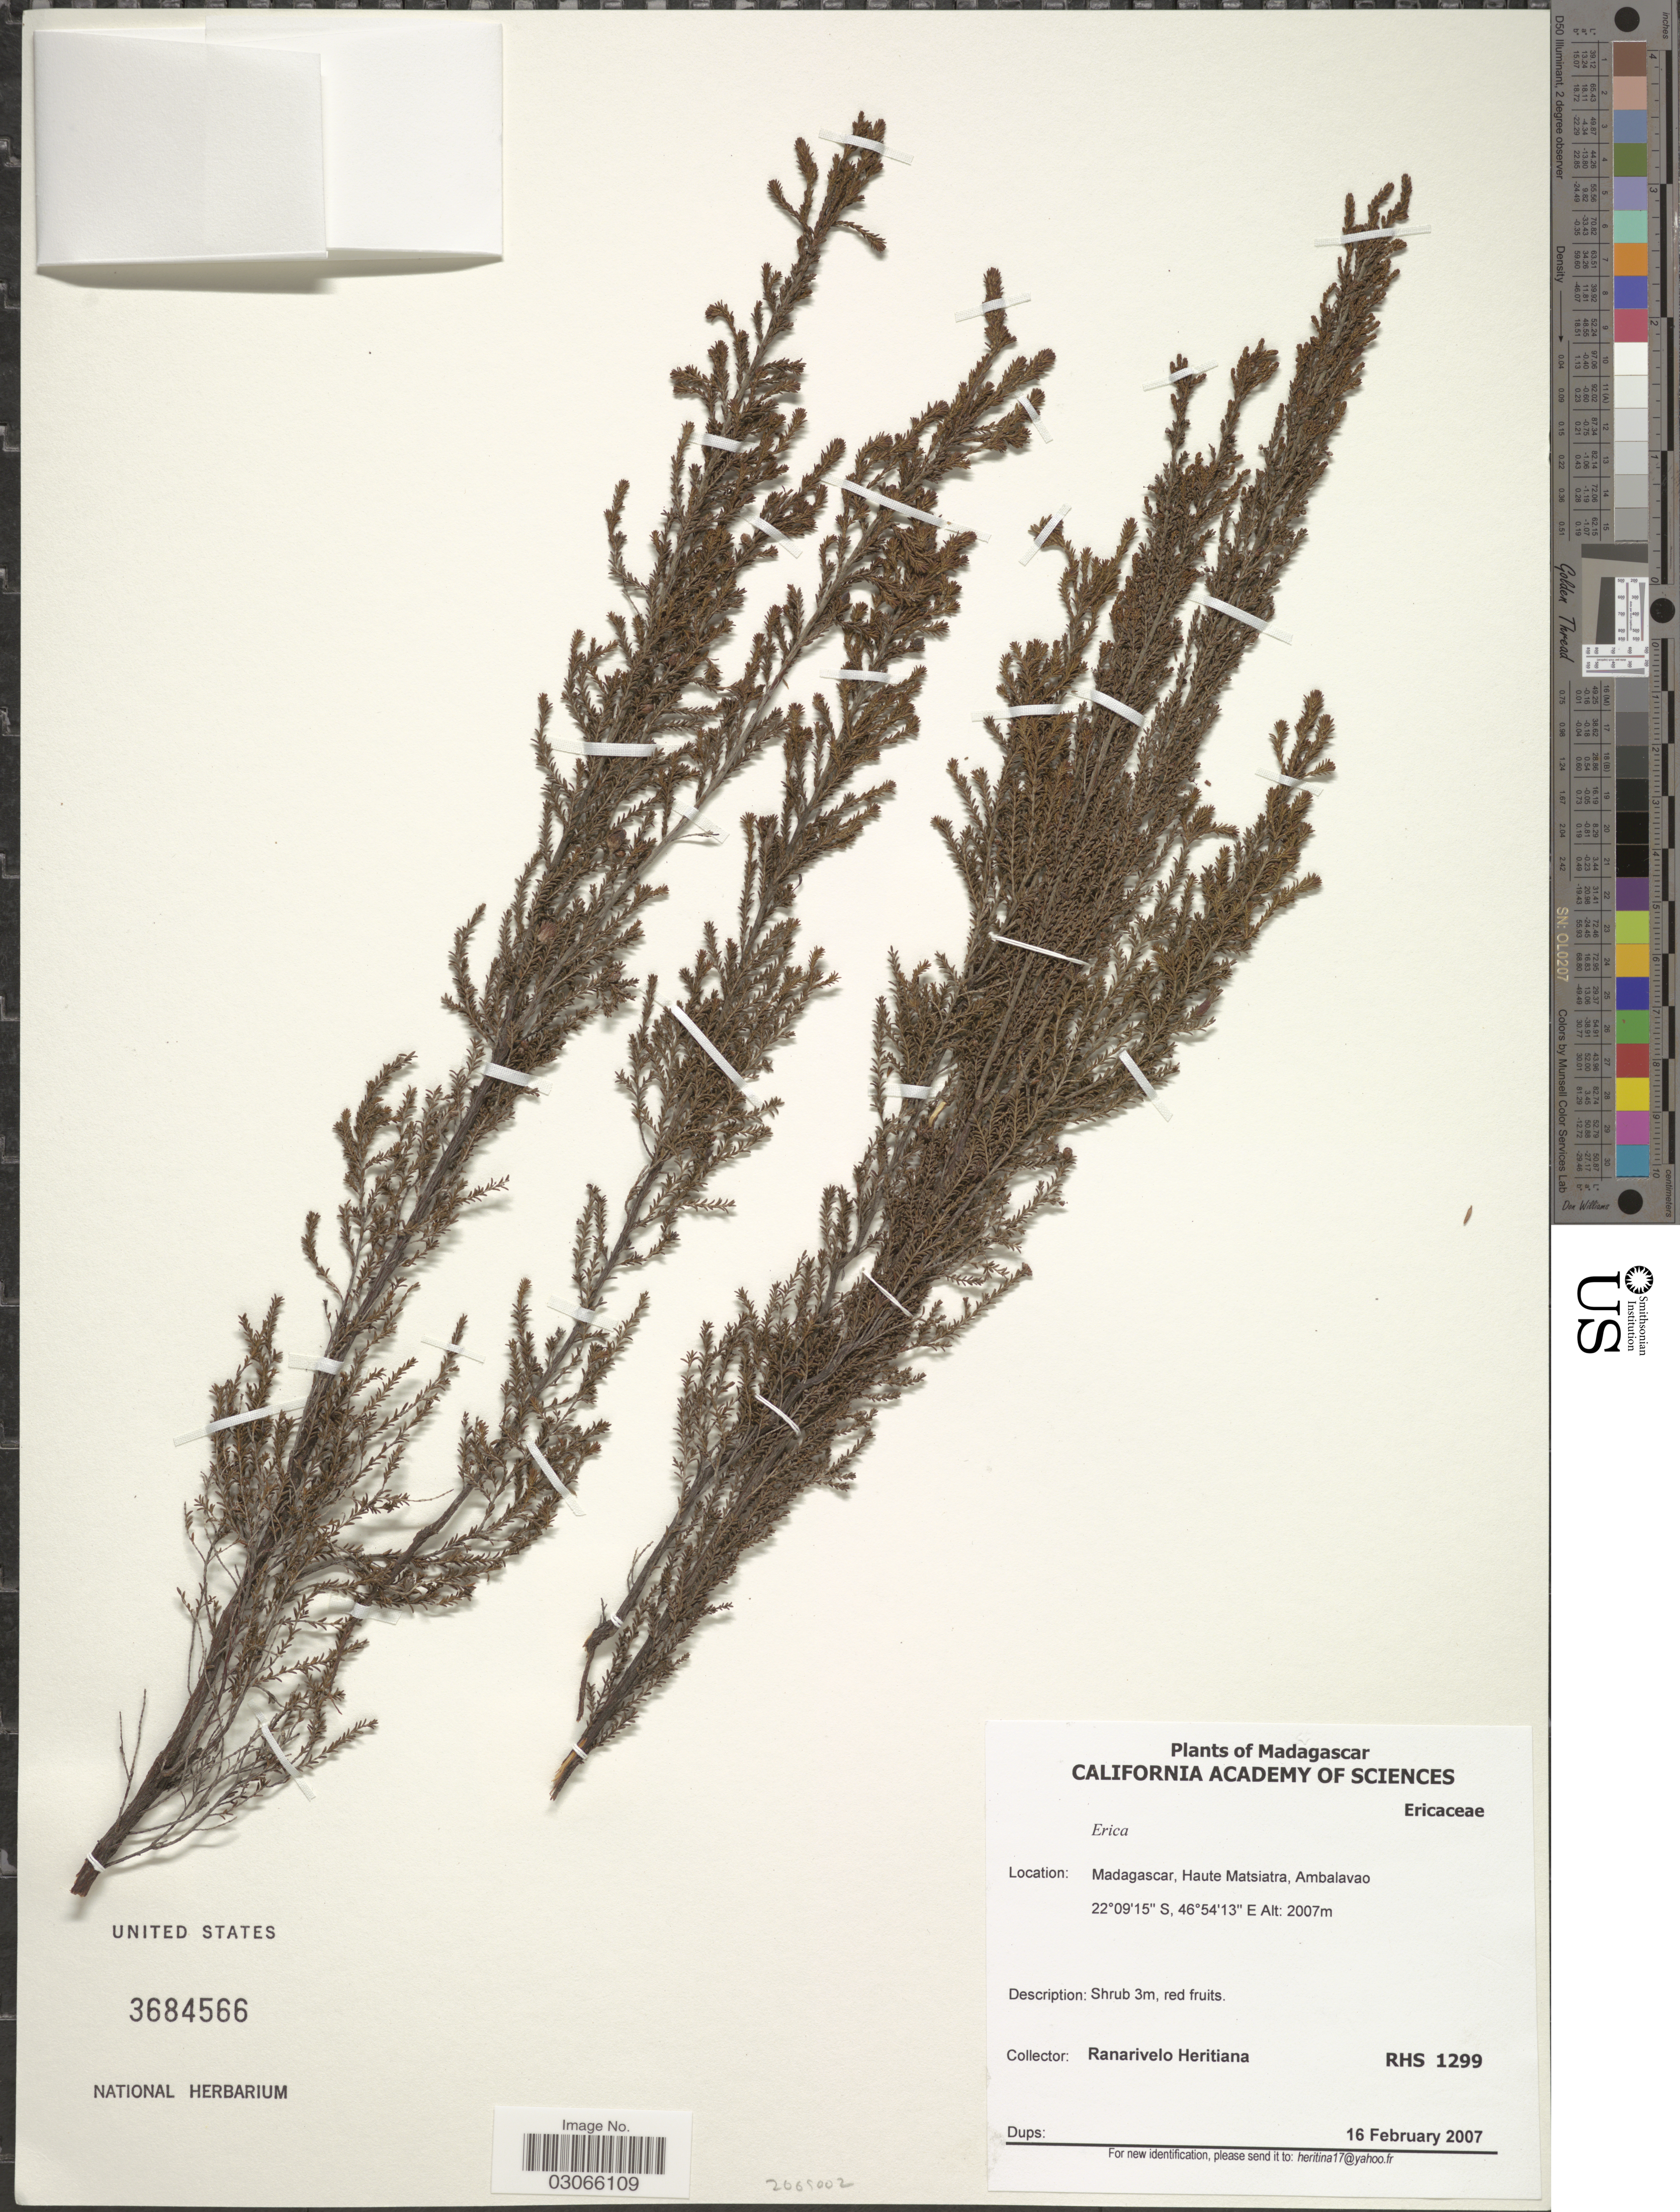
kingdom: Plantae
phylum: Tracheophyta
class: Magnoliopsida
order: Ericales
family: Ericaceae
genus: Erica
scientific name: Erica sp.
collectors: R. Heritiana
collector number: RHS1299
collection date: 2007-02-16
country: Madagascar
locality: Haute Matsiatra, Ambalavao.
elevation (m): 2007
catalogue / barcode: US 3684566